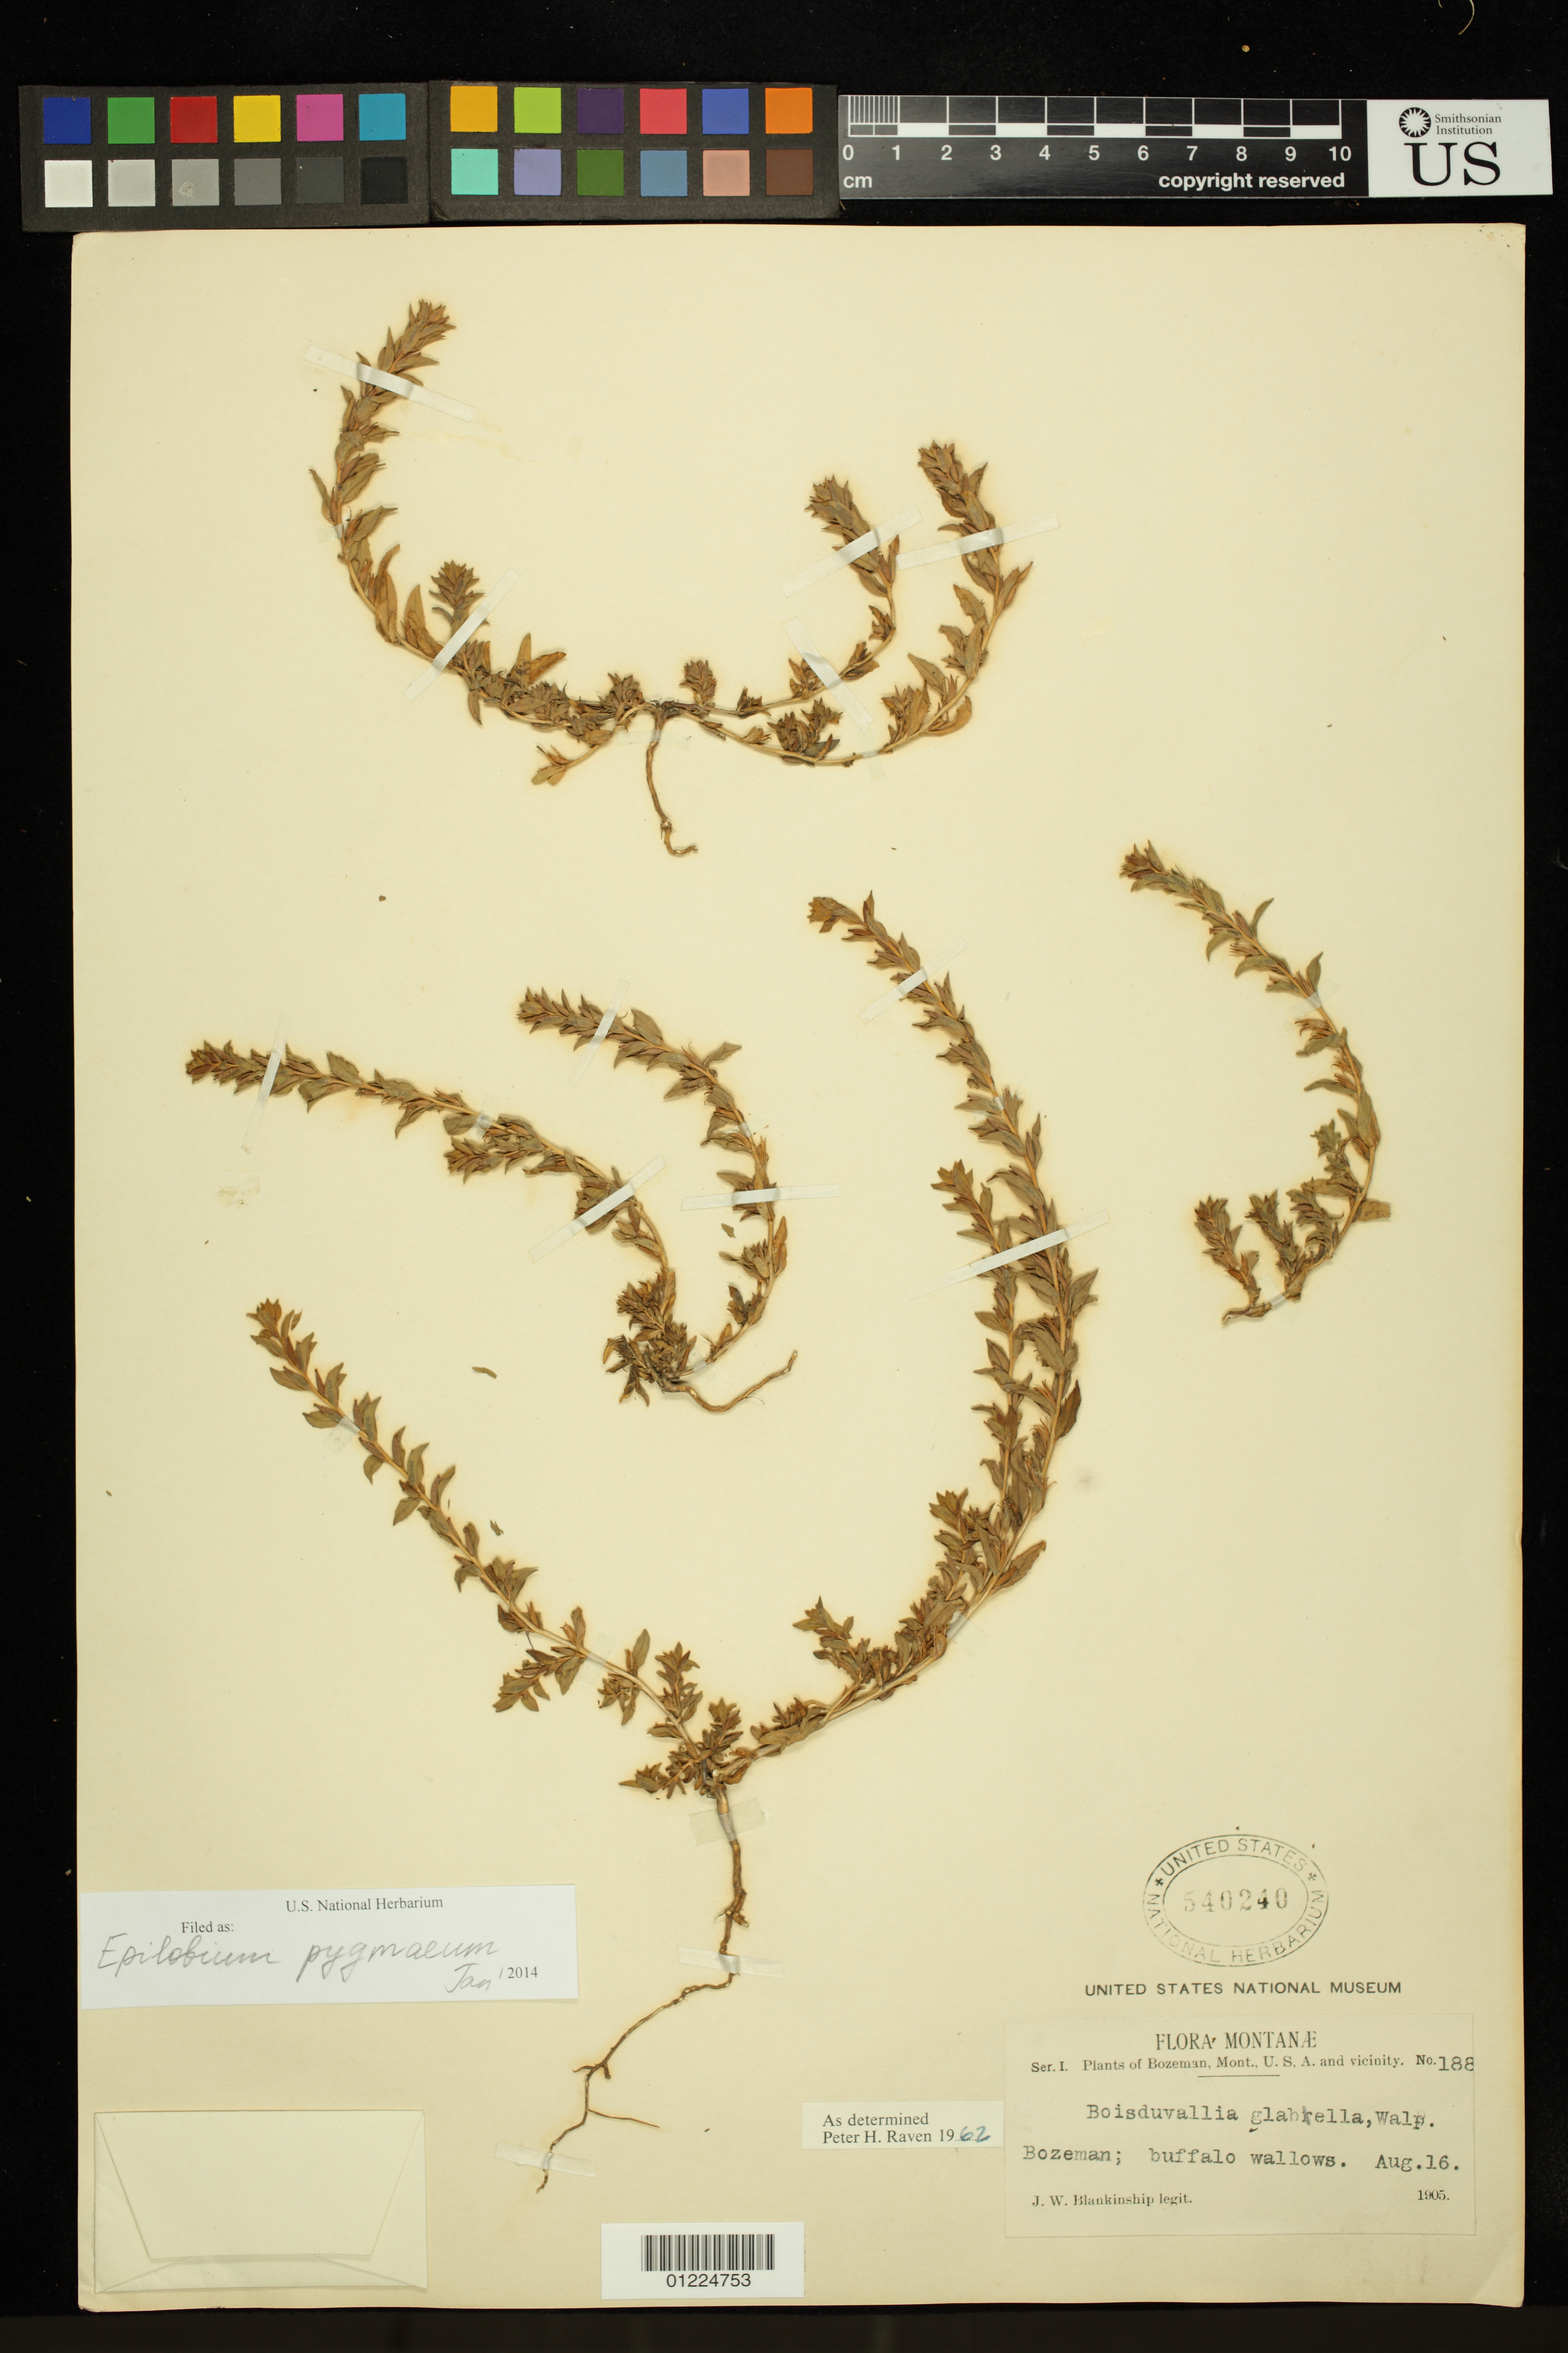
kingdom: Plantae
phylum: Tracheophyta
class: Magnoliopsida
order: Myrtales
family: Onagraceae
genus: Epilobium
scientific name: Epilobium campestre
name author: (Jeps.) Hoch & W.L. Wagner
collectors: J. W. Blankinship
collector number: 188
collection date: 1905-08-16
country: United States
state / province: Montana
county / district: Gallatin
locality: Bozeman; buffalo wallows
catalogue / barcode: US 540240